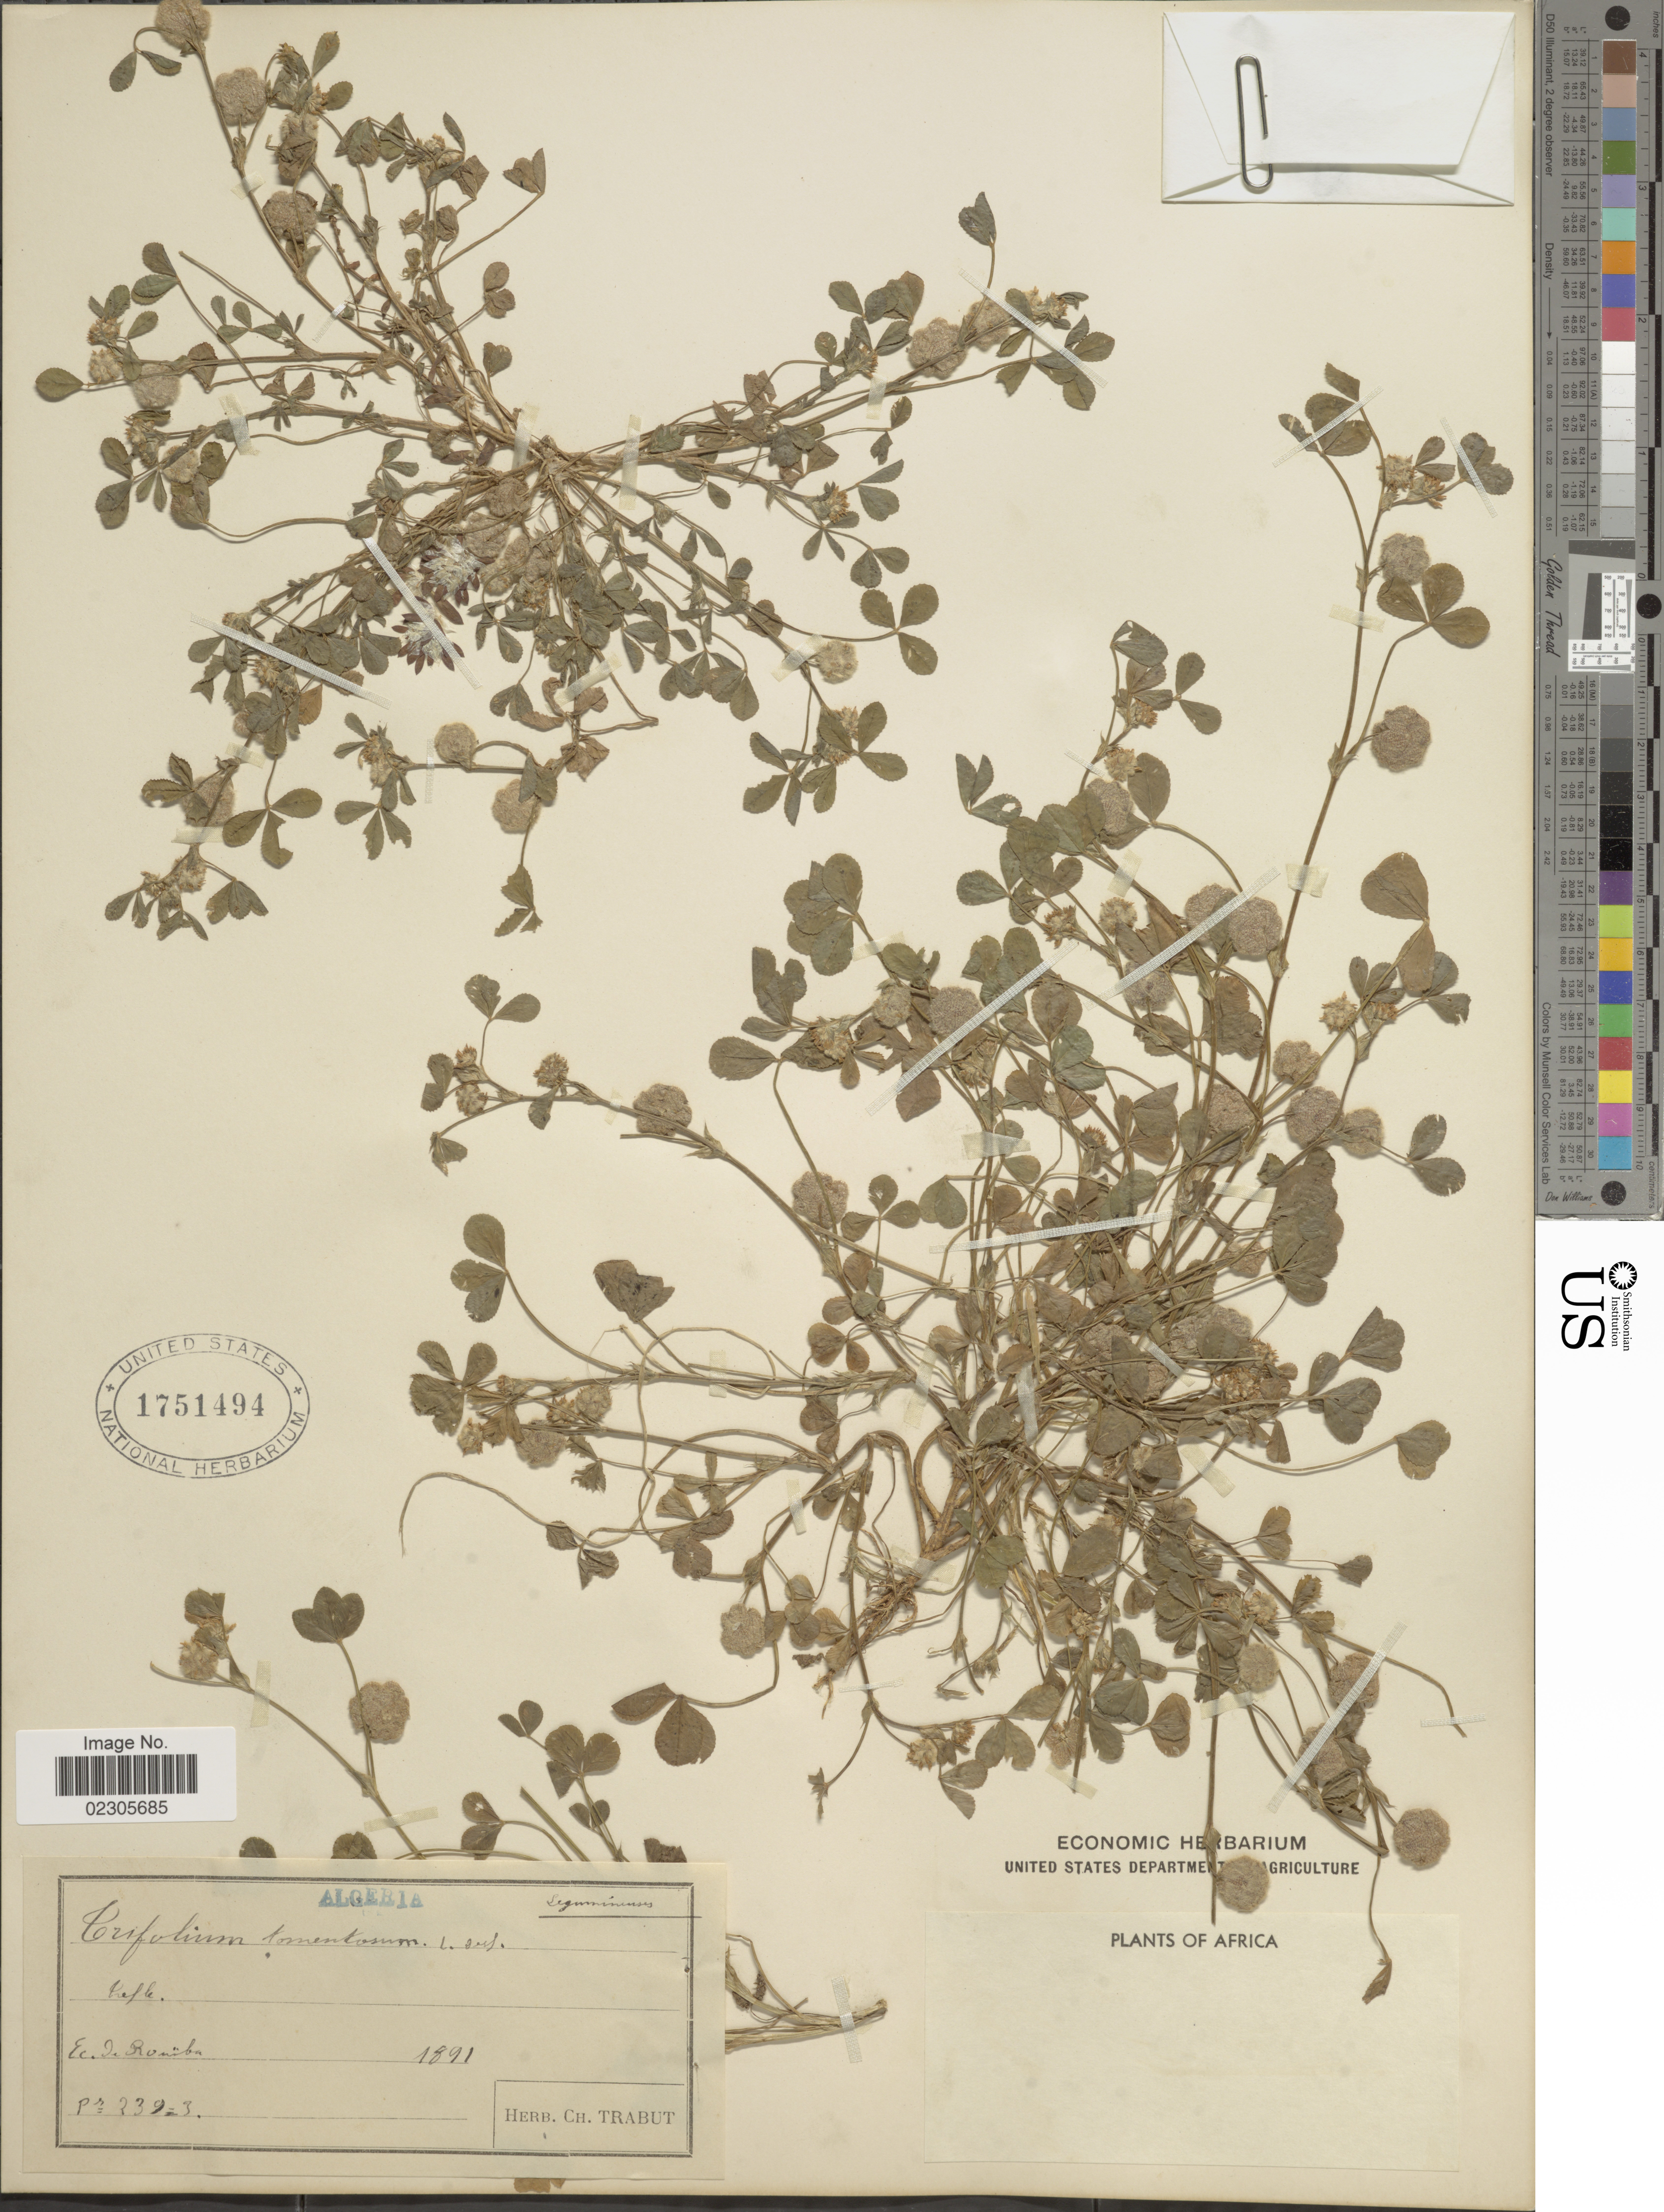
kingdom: Plantae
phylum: Tracheophyta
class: Magnoliopsida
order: Fabales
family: Fabaceae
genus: Trifolium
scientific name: Trifolium tomentosum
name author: L.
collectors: Ex herb. Ch. Trabut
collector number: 2393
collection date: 1891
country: Algeria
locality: Ec. de Rouïba.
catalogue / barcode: US 1751494